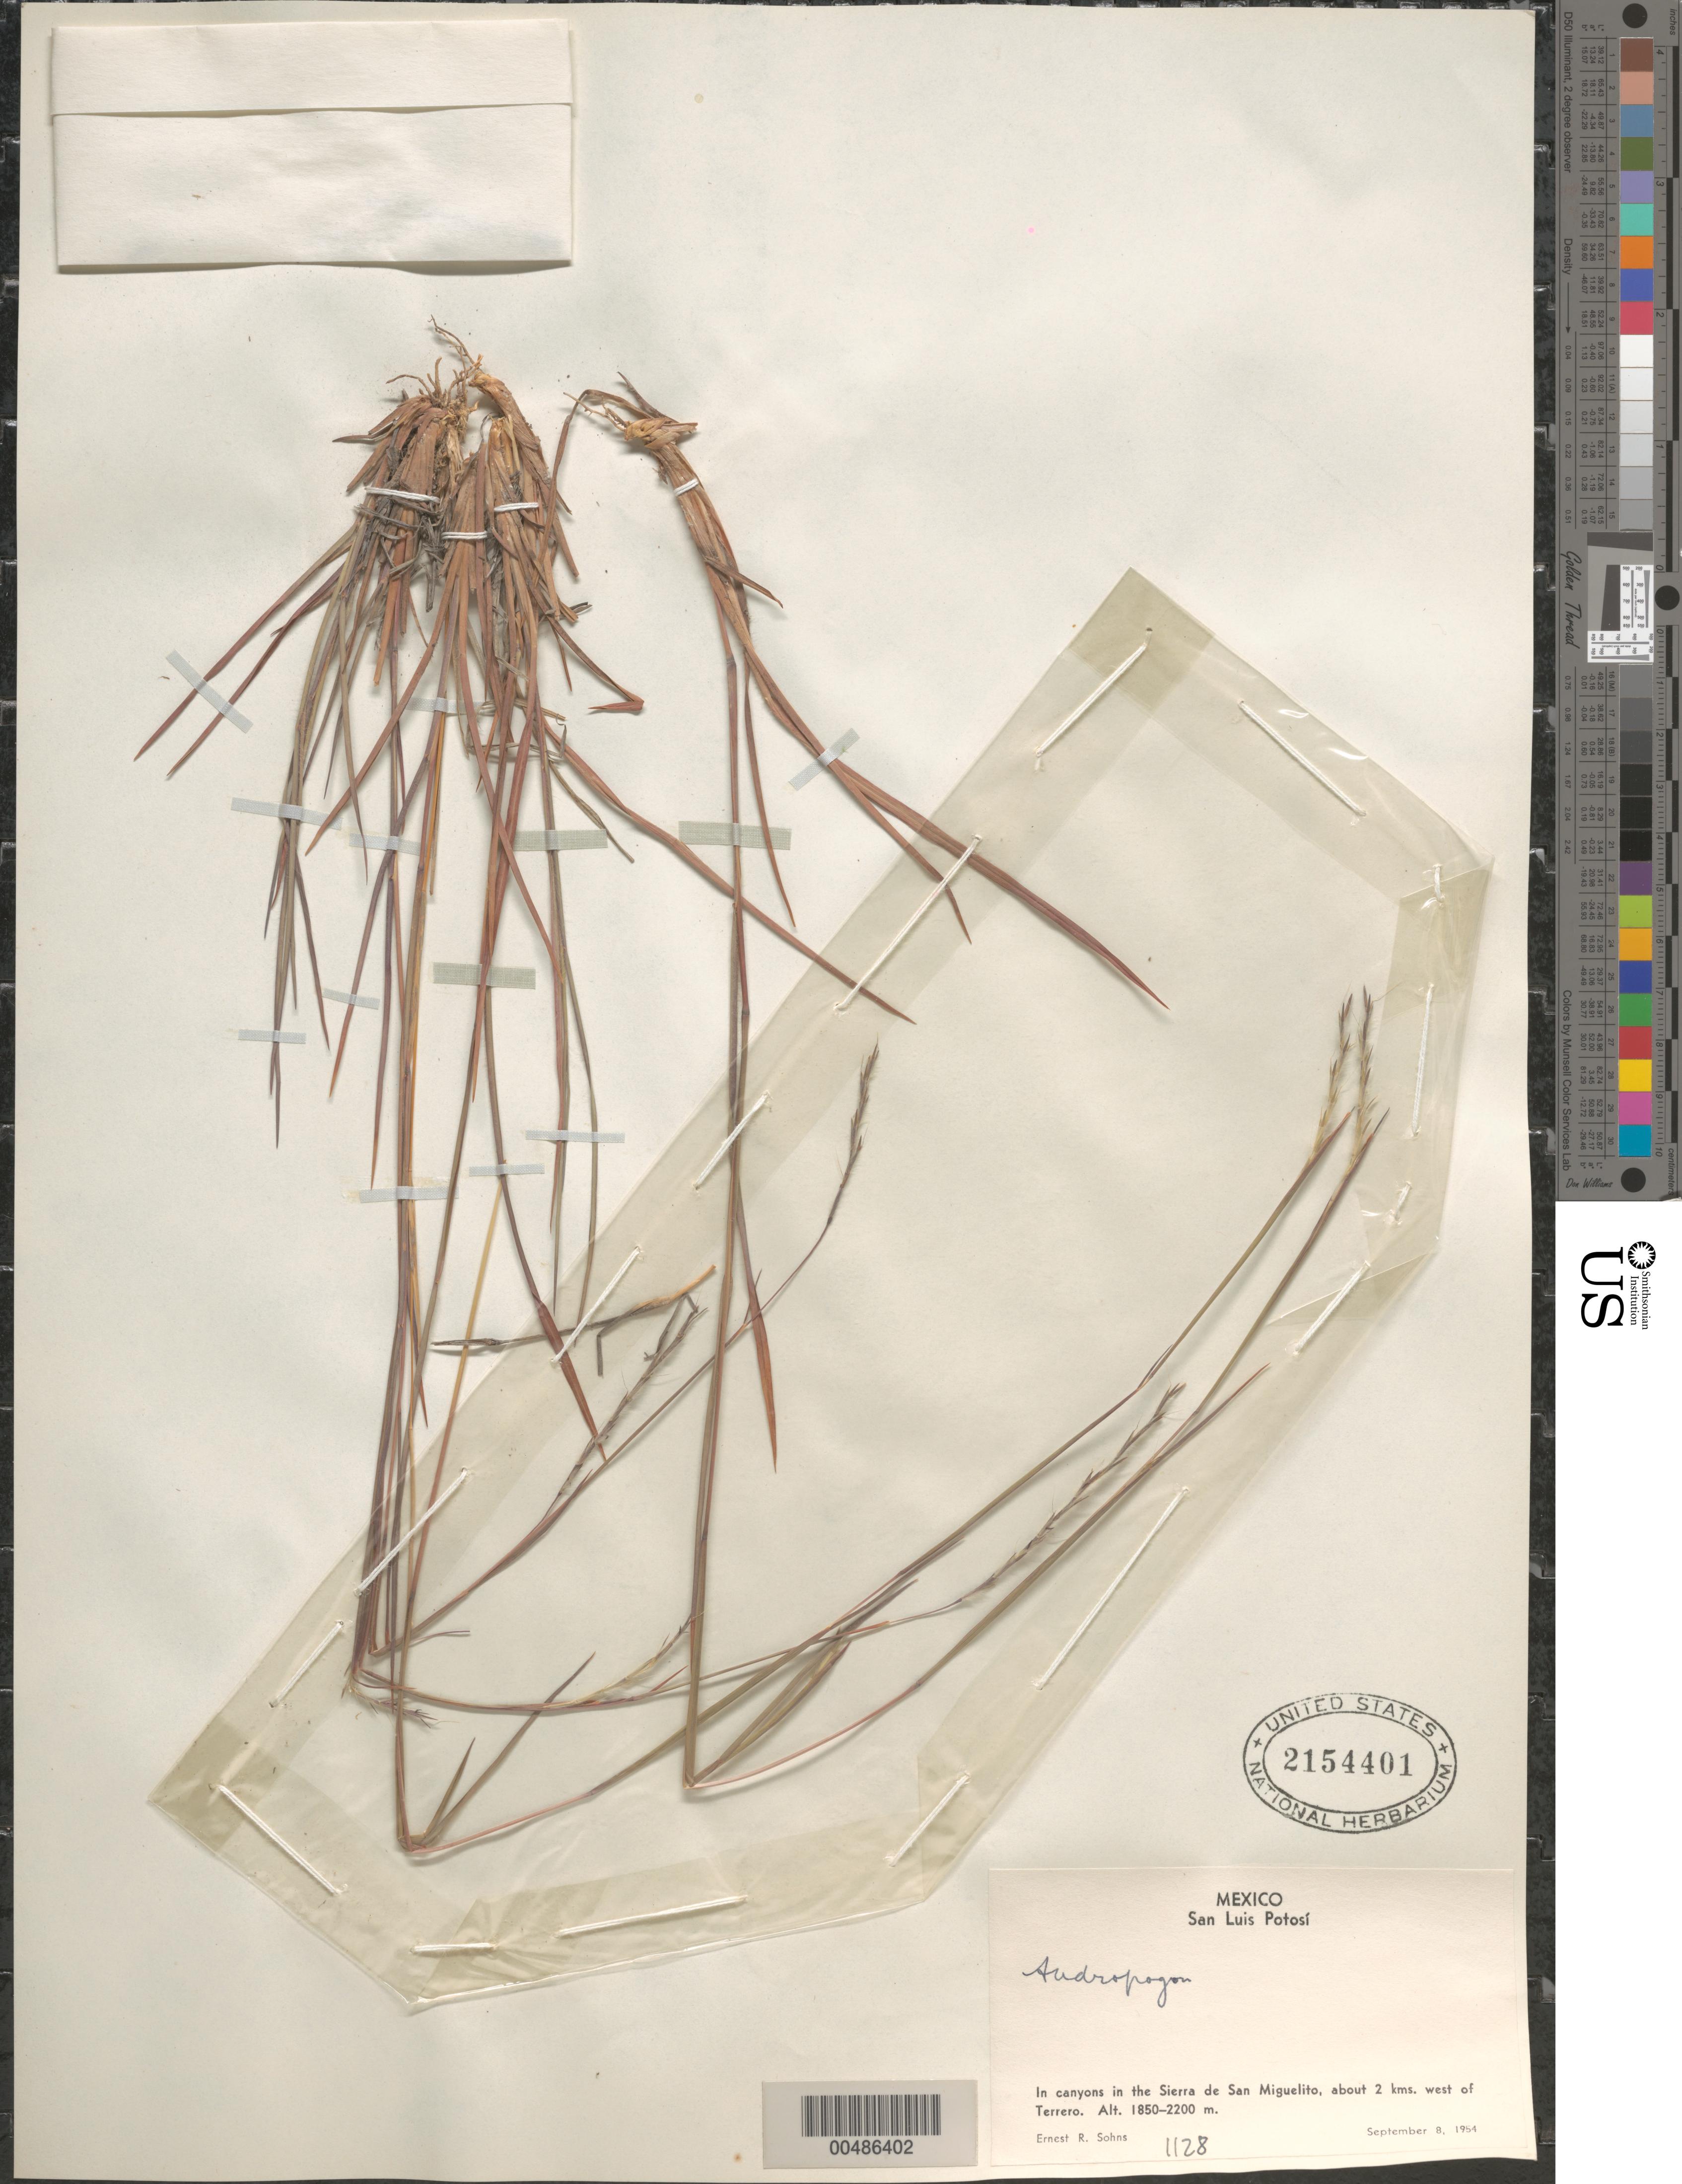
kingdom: Plantae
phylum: Tracheophyta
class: Liliopsida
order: Poales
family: Poaceae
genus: Schizachyrium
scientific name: Schizachyrium sp.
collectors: E. R. Sohns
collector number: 1128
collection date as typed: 8 Sep 1954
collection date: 1954-09-08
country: Mexico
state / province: San Luis Potosi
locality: In the Sierra de San Miguelito, about 2 km W of Terrero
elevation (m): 1850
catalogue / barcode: US 2154401